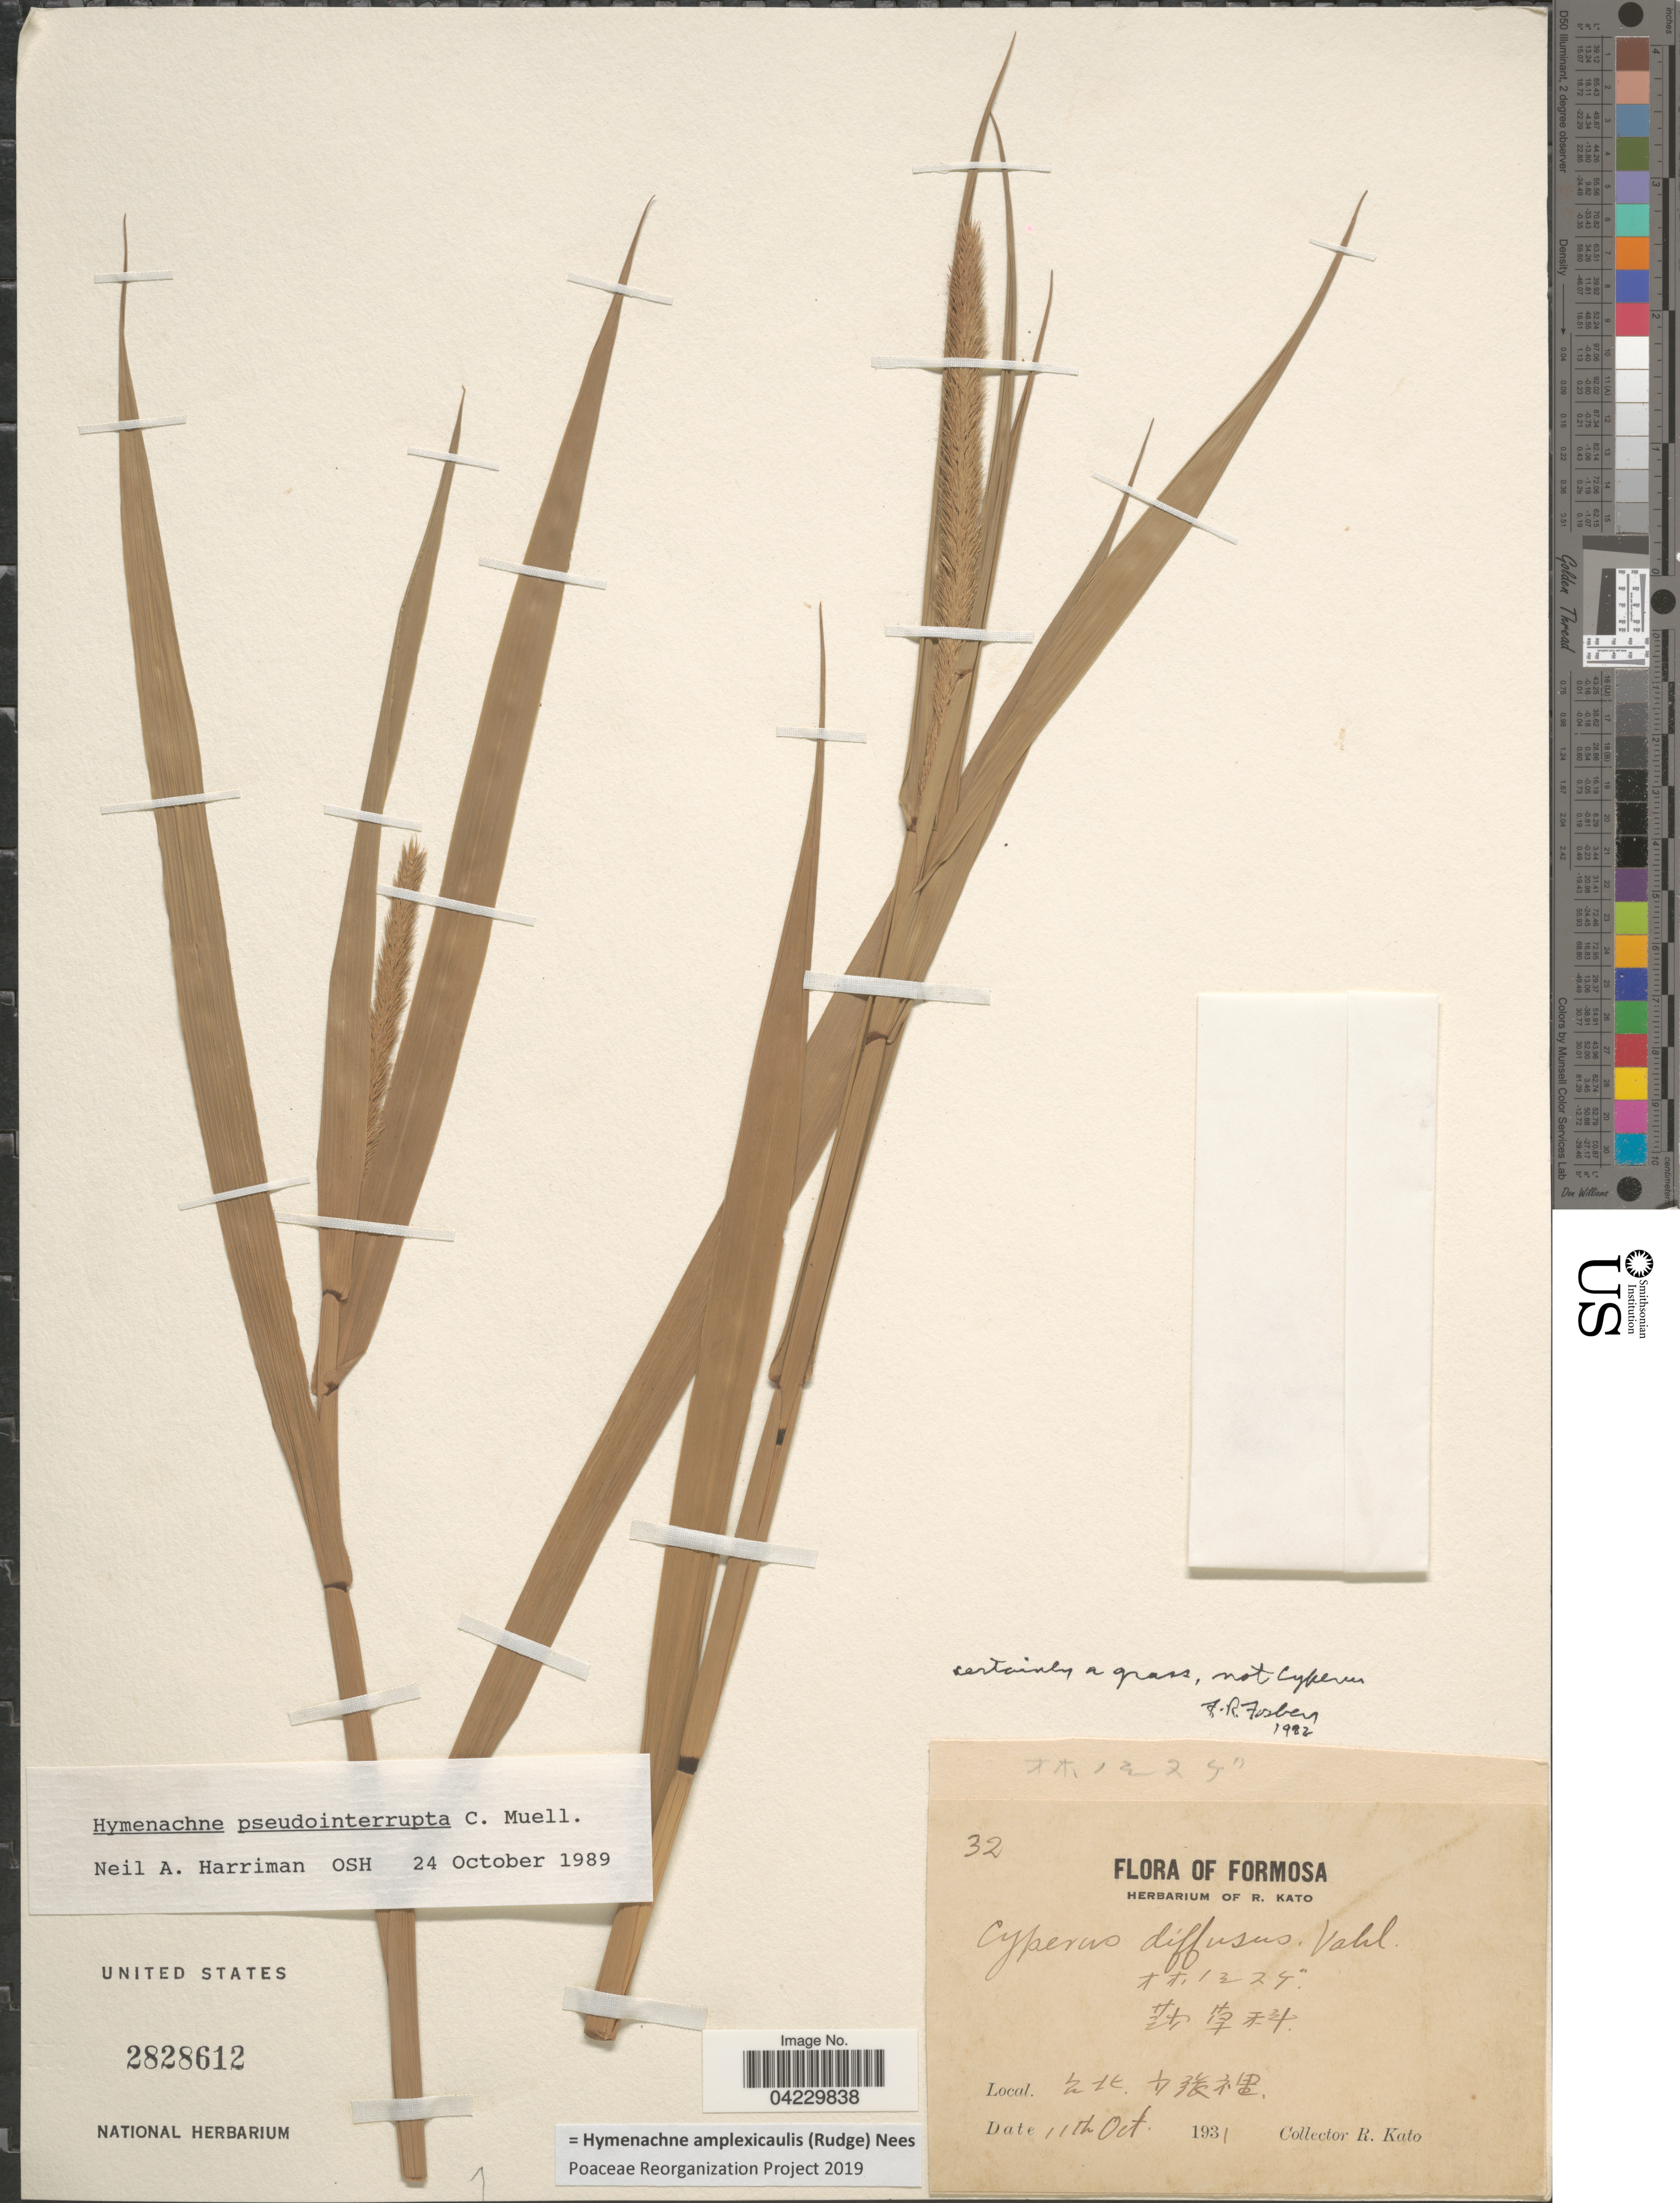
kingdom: Plantae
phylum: Tracheophyta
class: Liliopsida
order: Poales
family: Poaceae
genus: Hymenachne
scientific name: Hymenachne amplexicaulis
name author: (Rudge) Nees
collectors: R. Kato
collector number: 32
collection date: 1931-10-11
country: Taiwan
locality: Formosa. X.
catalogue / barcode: US 2828612